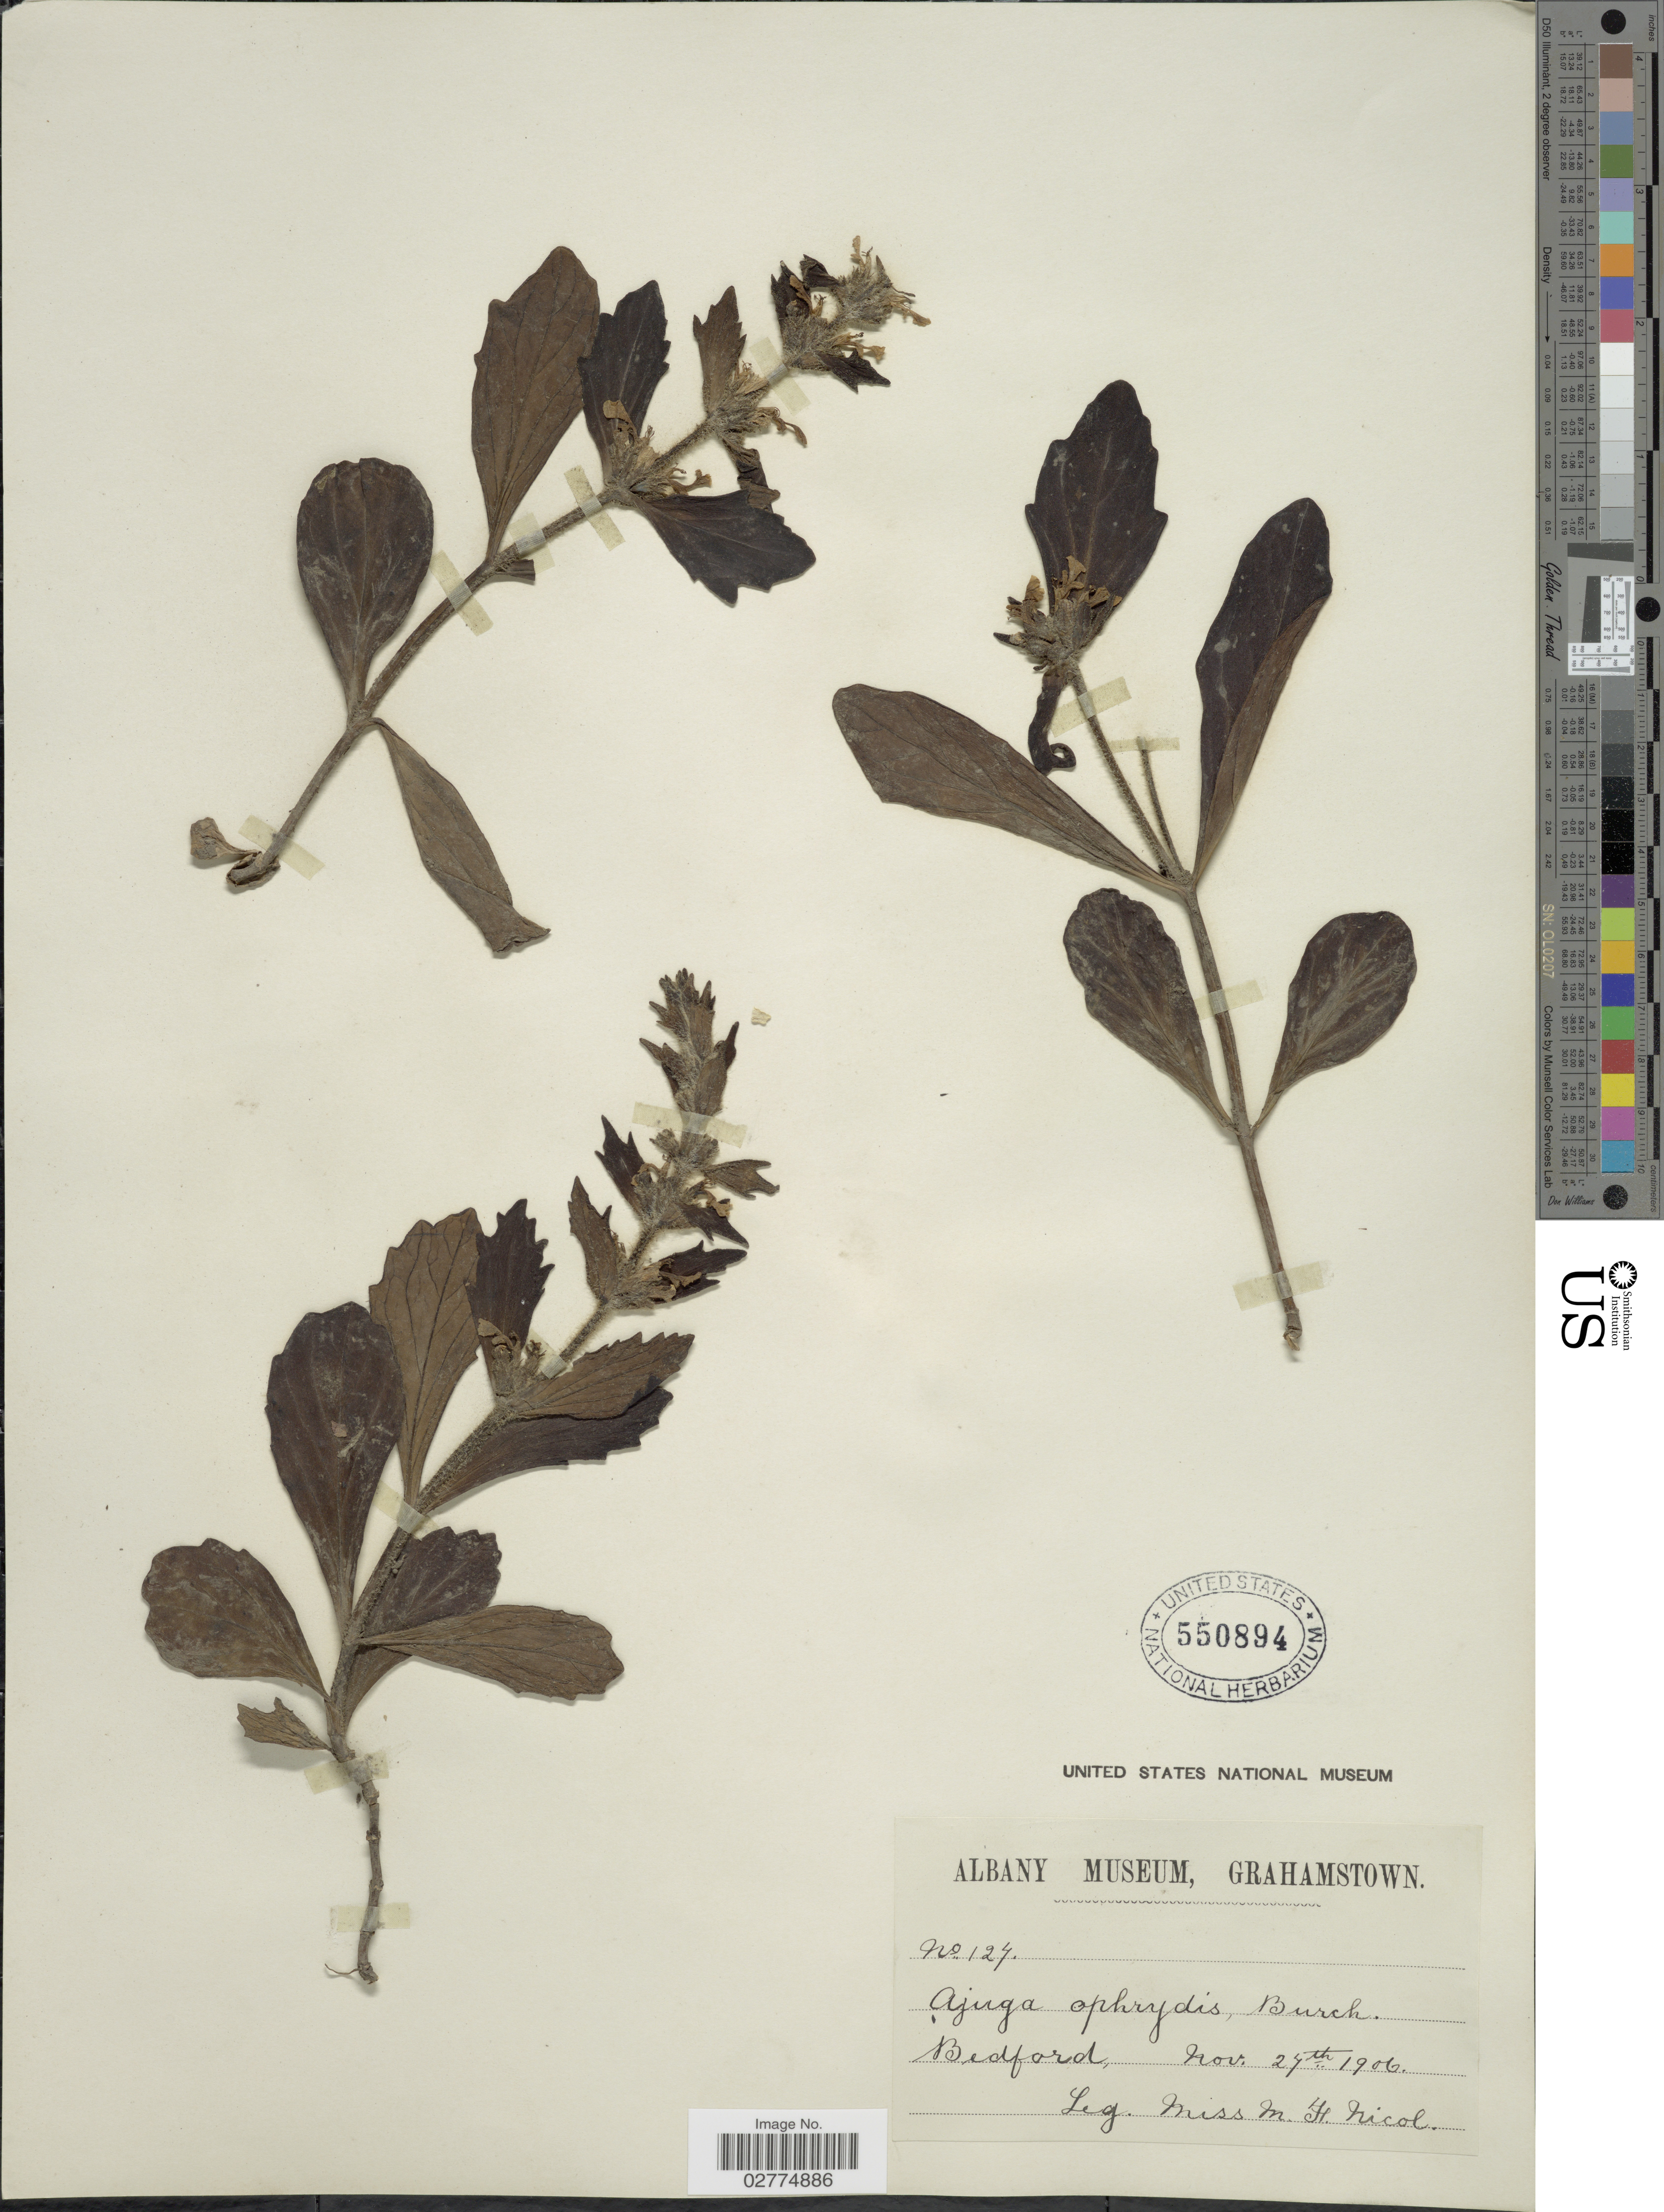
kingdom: Plantae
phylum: Tracheophyta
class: Magnoliopsida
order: Lamiales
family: Lamiaceae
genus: Ajuga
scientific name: Ajuga ophrydis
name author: Burch. ex Benth.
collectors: M. Nicol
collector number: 127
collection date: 1906-11-27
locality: Bedford.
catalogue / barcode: US 550894